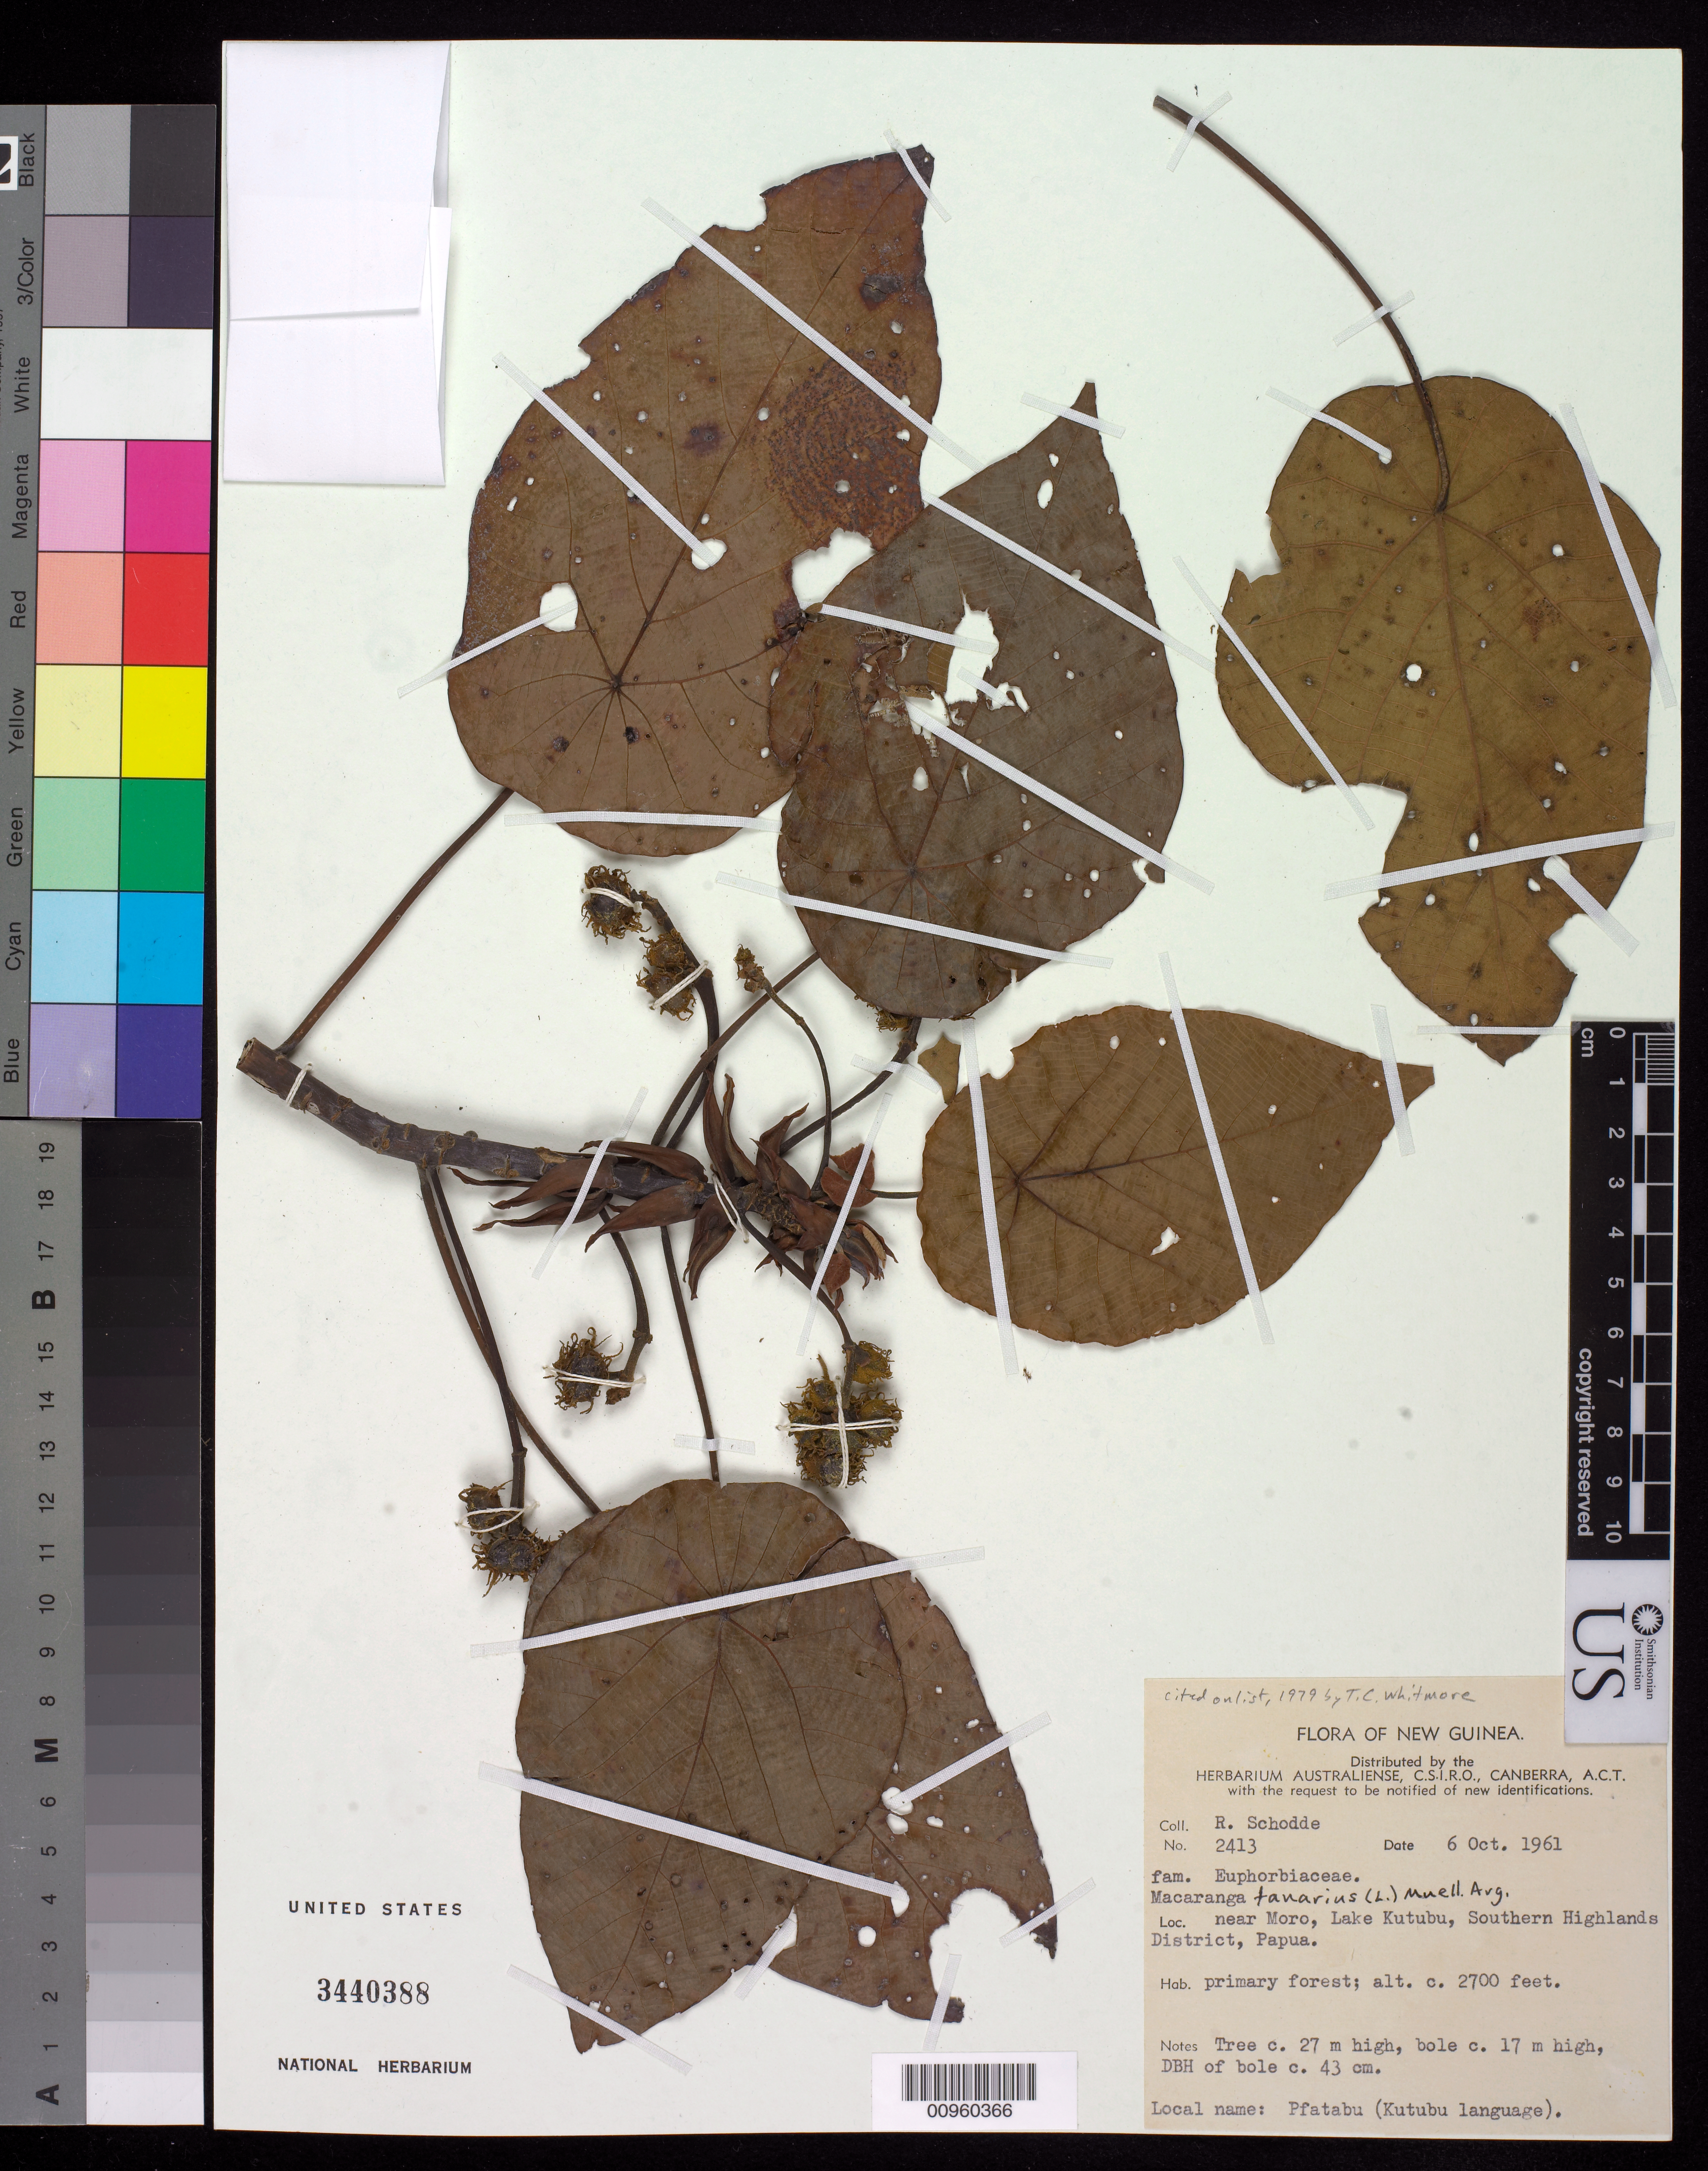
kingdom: Plantae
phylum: Tracheophyta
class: Magnoliopsida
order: Malpighiales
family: Euphorbiaceae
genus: Macaranga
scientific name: Macaranga tanarius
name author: (L.) Müll. Arg.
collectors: R. Schodde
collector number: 2413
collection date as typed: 06 Oct 1961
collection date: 1961-10-06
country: Papua New Guinea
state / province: Southern Highlands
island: New Guinea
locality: Papua, Lake Kutubu, near Moro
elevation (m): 823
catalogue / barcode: US 3440388